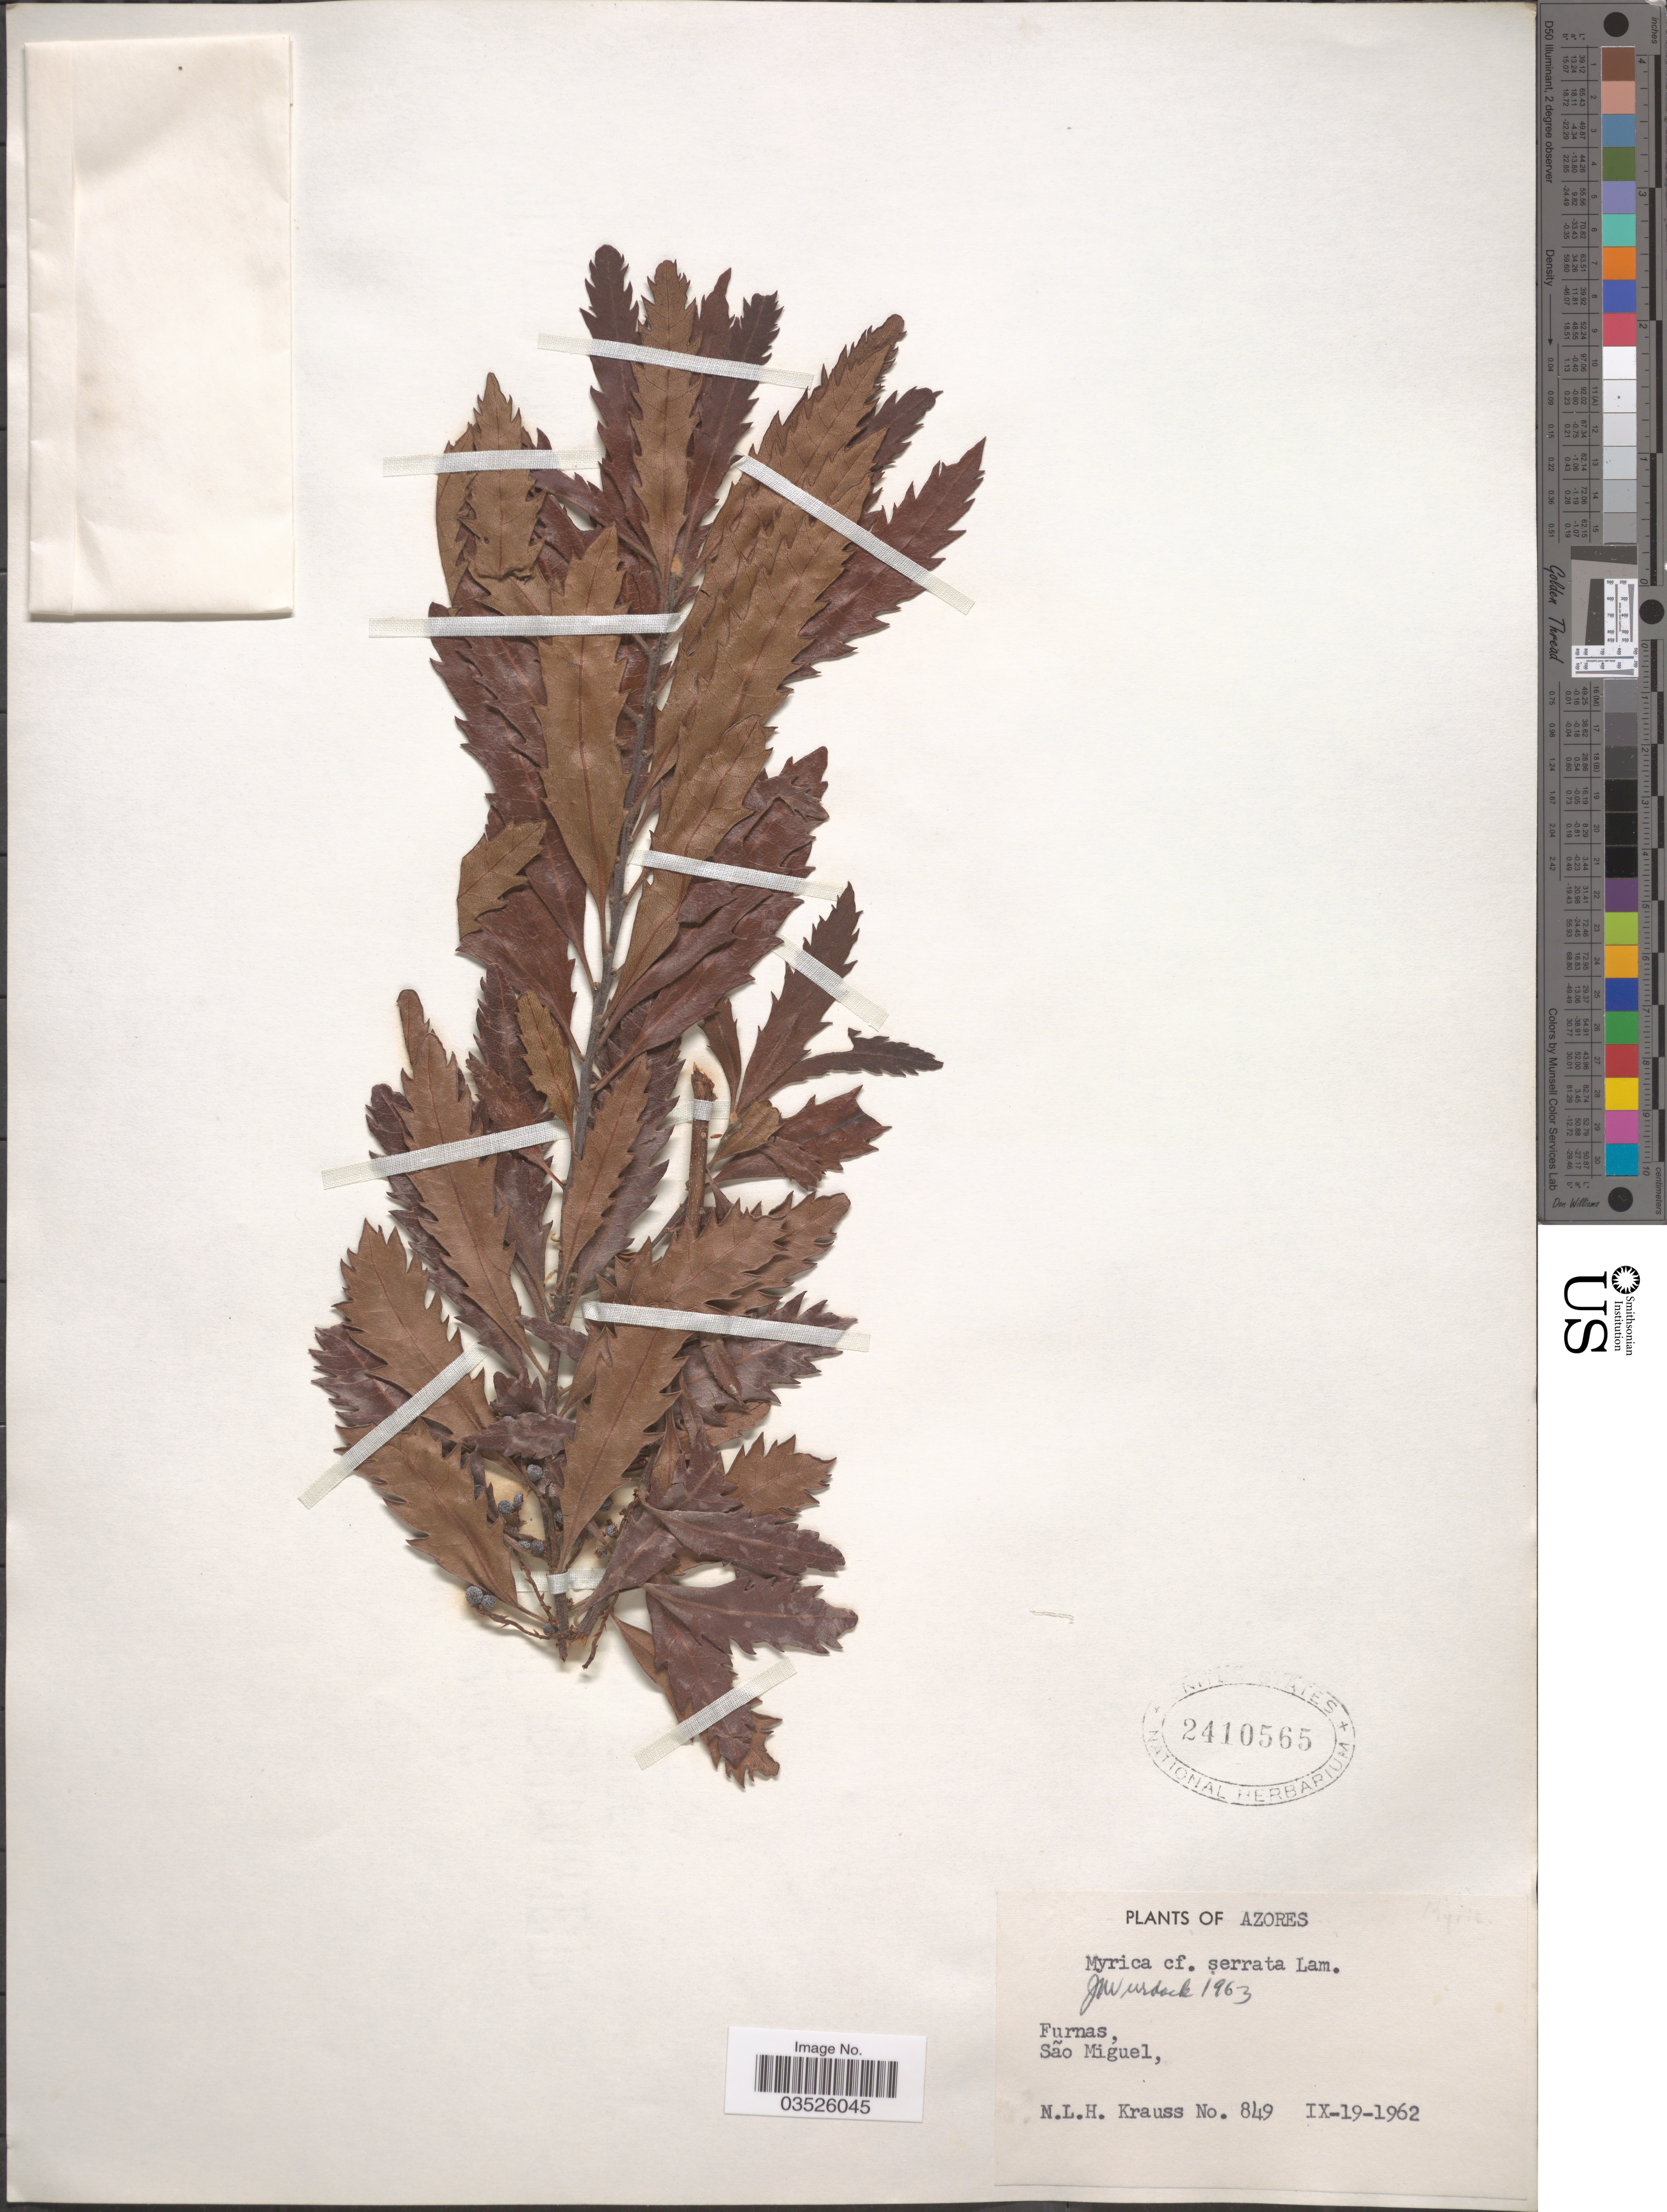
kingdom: Plantae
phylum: Tracheophyta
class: Magnoliopsida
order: Fagales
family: Myricaceae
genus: Morella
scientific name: Morella serrata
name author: (Lam.) Killick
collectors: N. Krauss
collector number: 849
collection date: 1962-09-19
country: Portugal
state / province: Azores (Aut. Reg.)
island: São Miguel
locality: Furnas. São Miguel.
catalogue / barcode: US 2410565